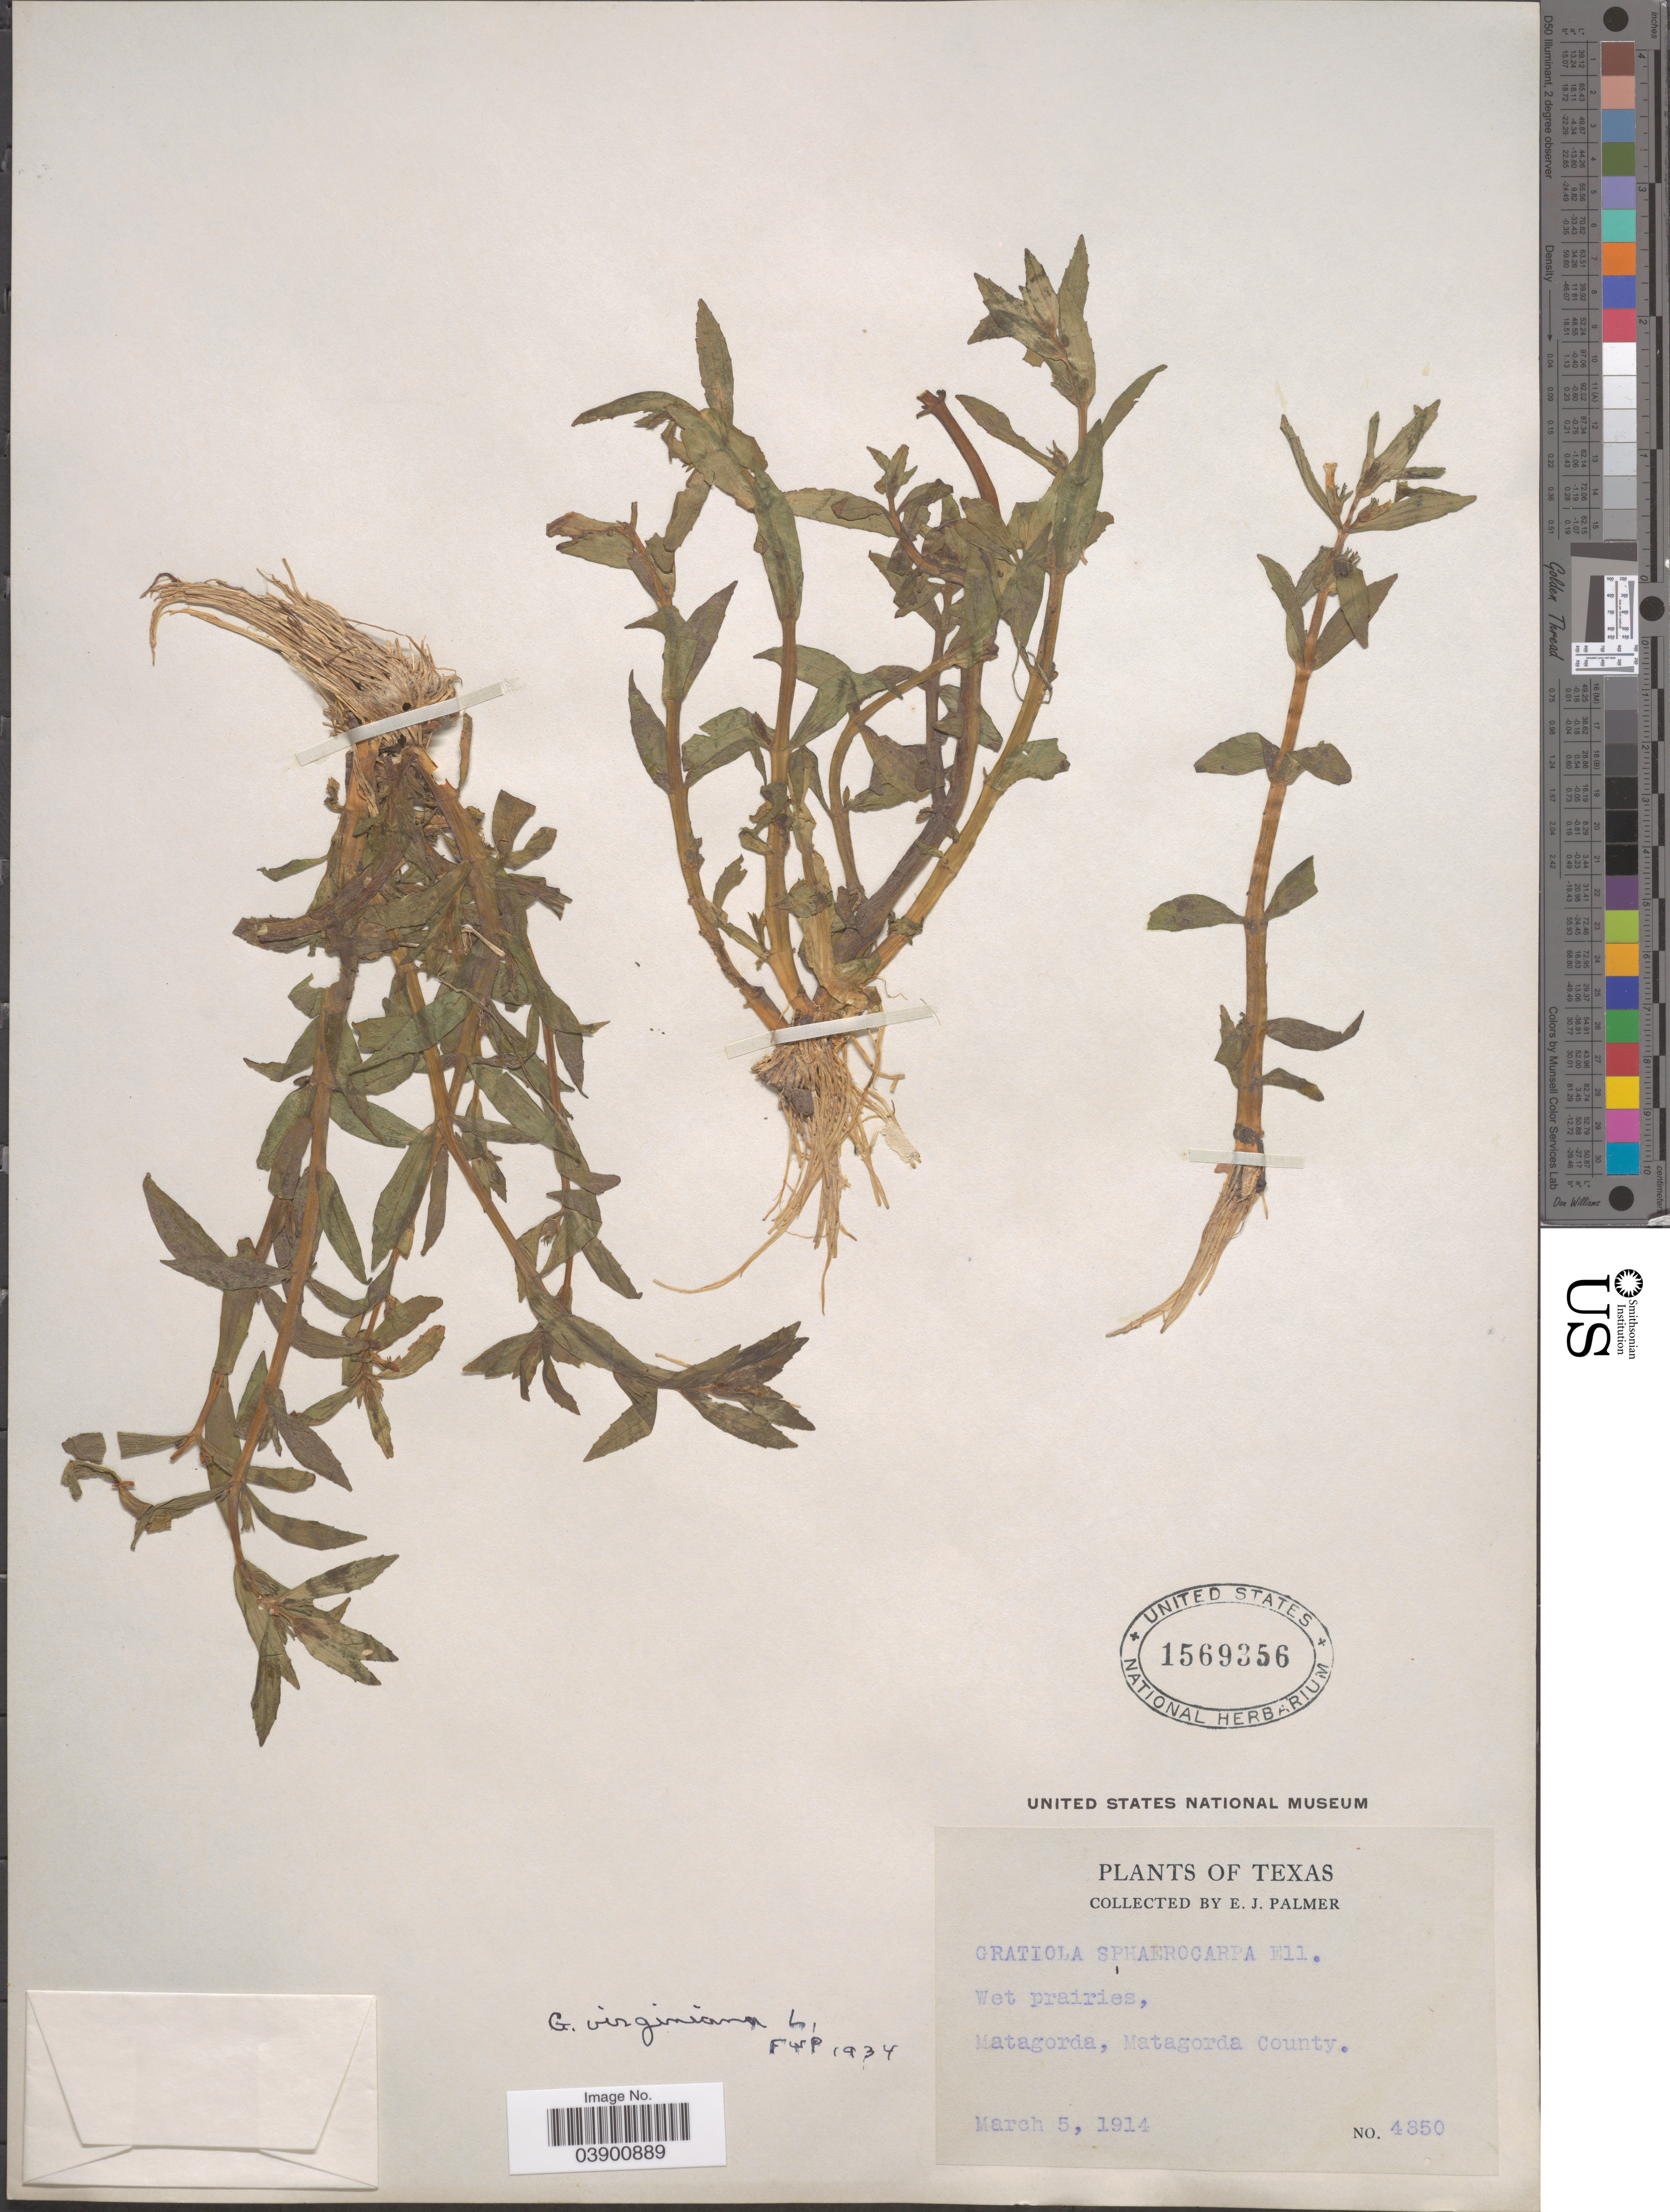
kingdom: Plantae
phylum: Tracheophyta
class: Magnoliopsida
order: Lamiales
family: Plantaginaceae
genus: Gratiola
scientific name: Gratiola virginiana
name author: L.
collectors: E. J. Palmer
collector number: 4850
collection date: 1914-03-05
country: United States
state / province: Texas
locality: Matagorda, Matagorda County.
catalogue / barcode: US 1569356